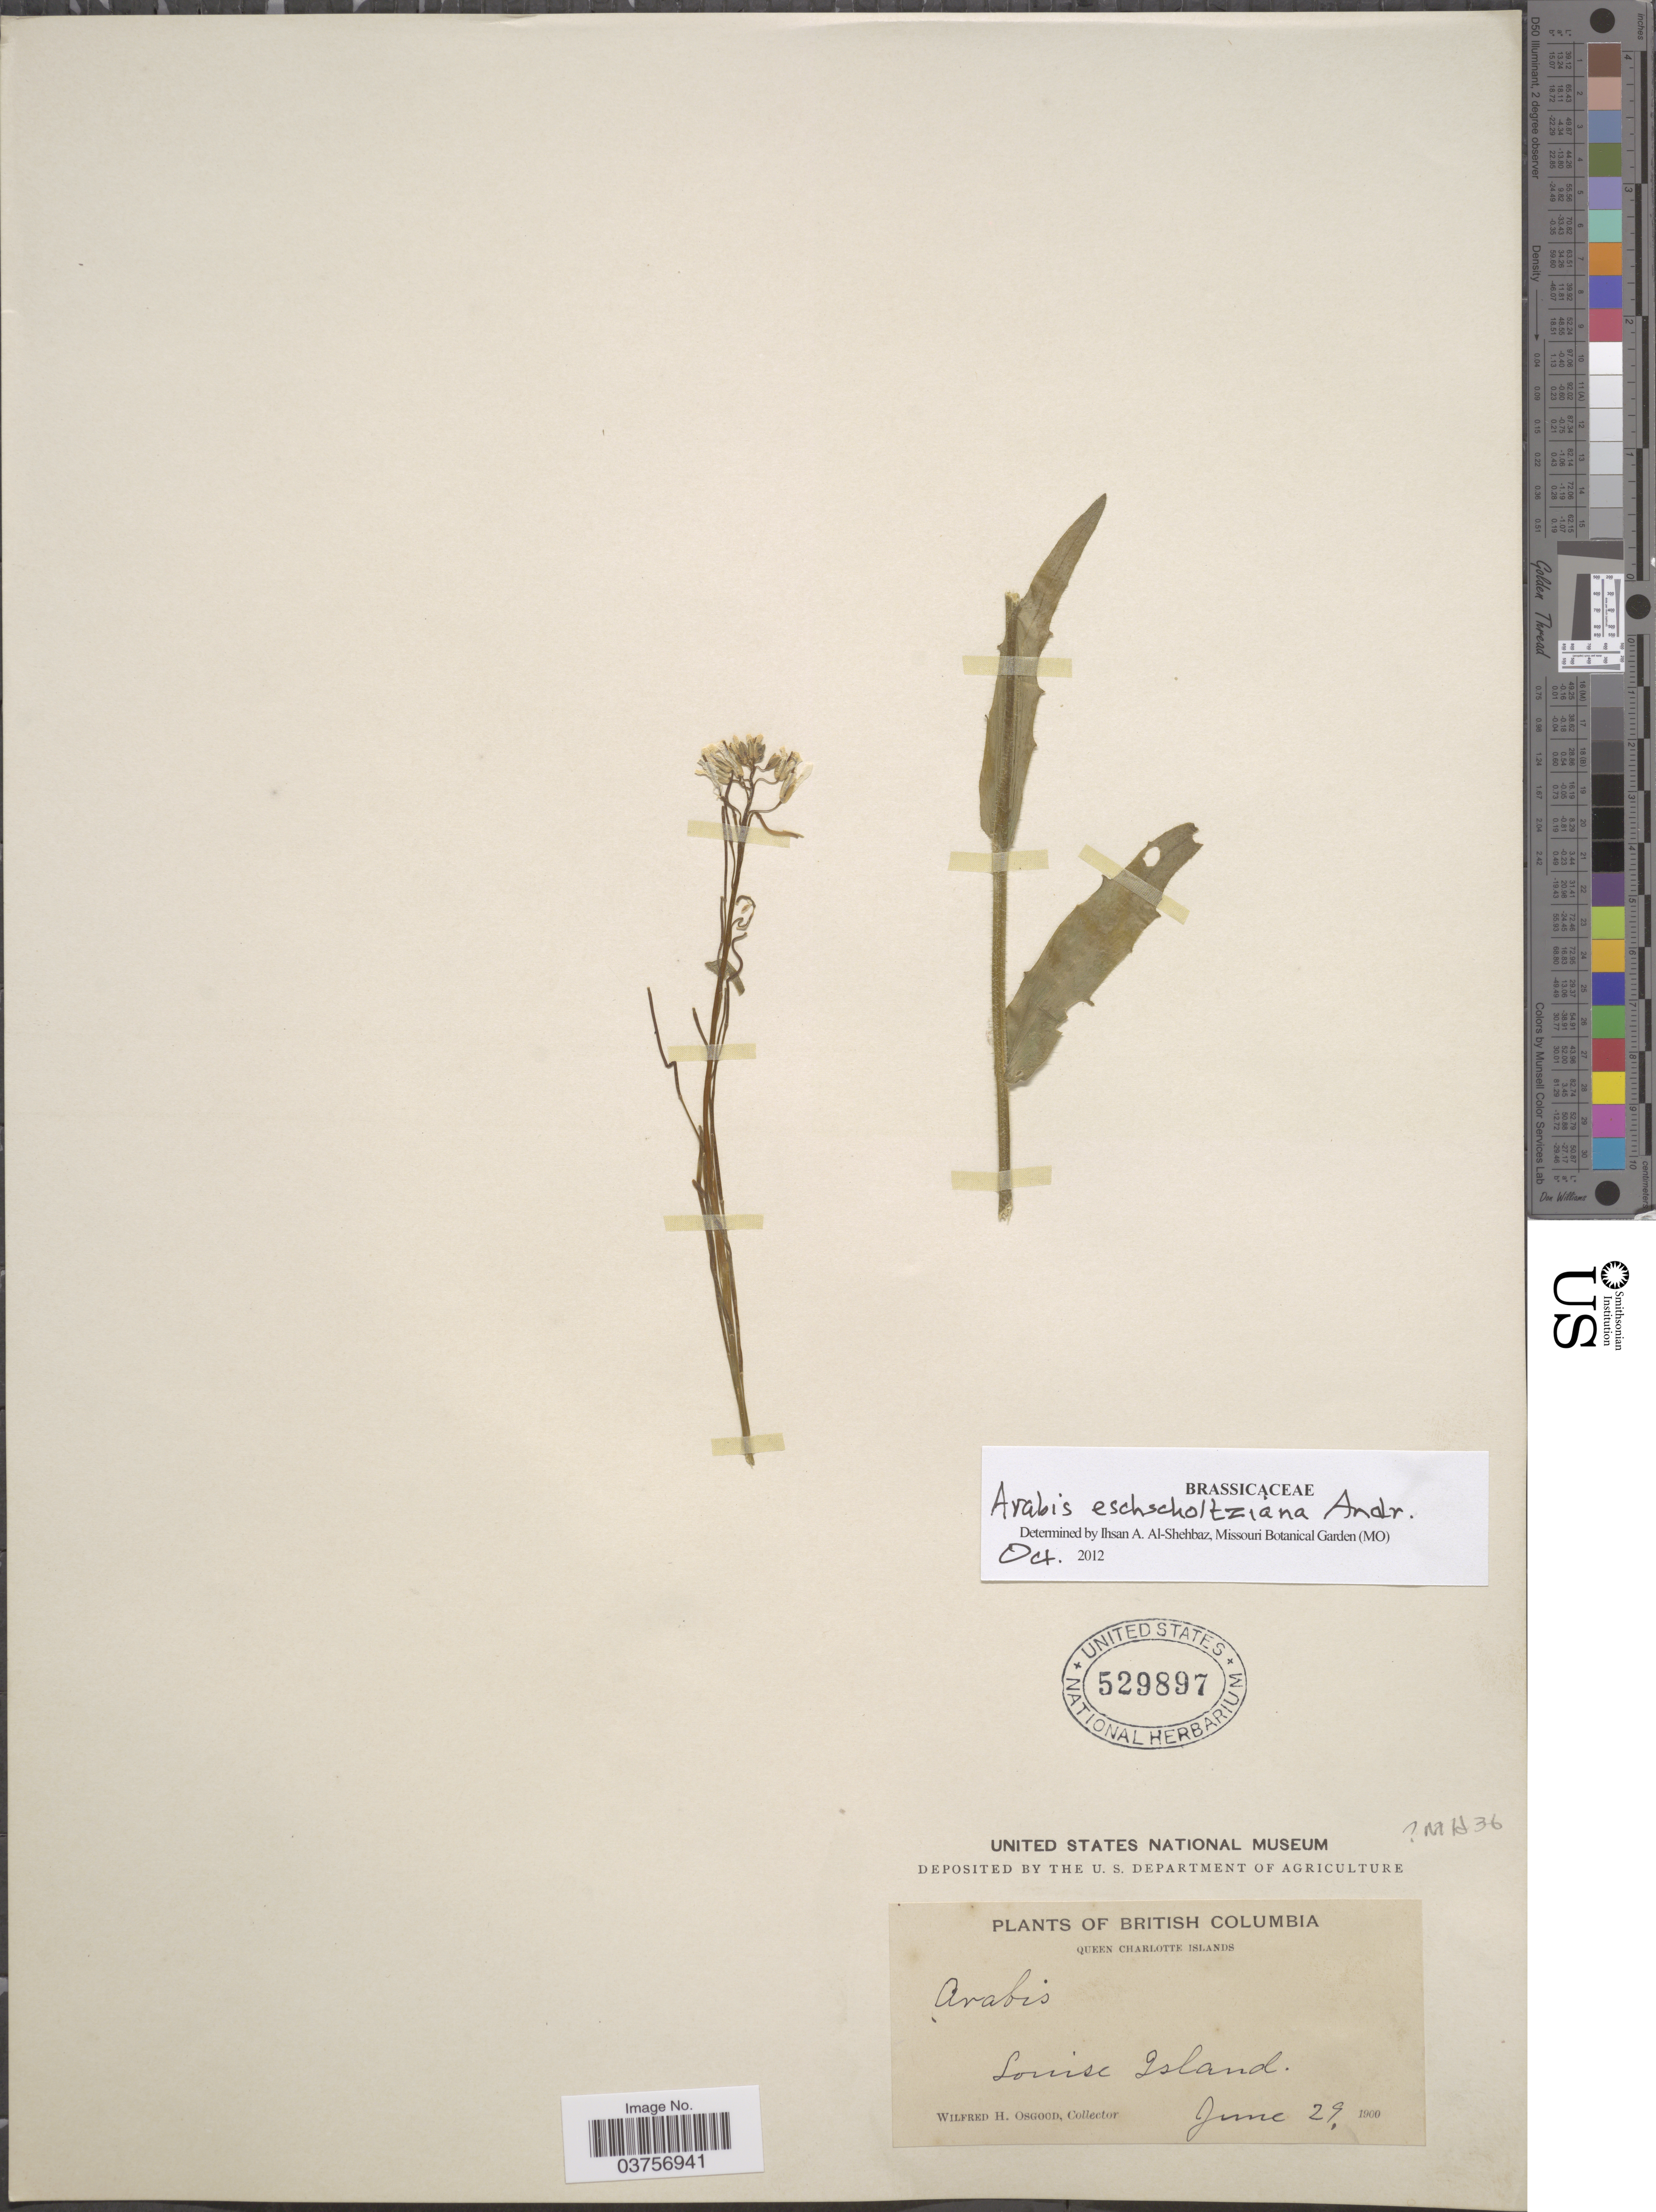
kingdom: Plantae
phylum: Tracheophyta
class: Magnoliopsida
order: Brassicales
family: Brassicaceae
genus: Arabis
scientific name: Arabis eschscholtziana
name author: Andrz.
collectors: W. Osgood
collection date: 1900-06-29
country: Canada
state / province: British Columbia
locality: Queen Charlotte Islands. Louise Island.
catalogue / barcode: US 529897